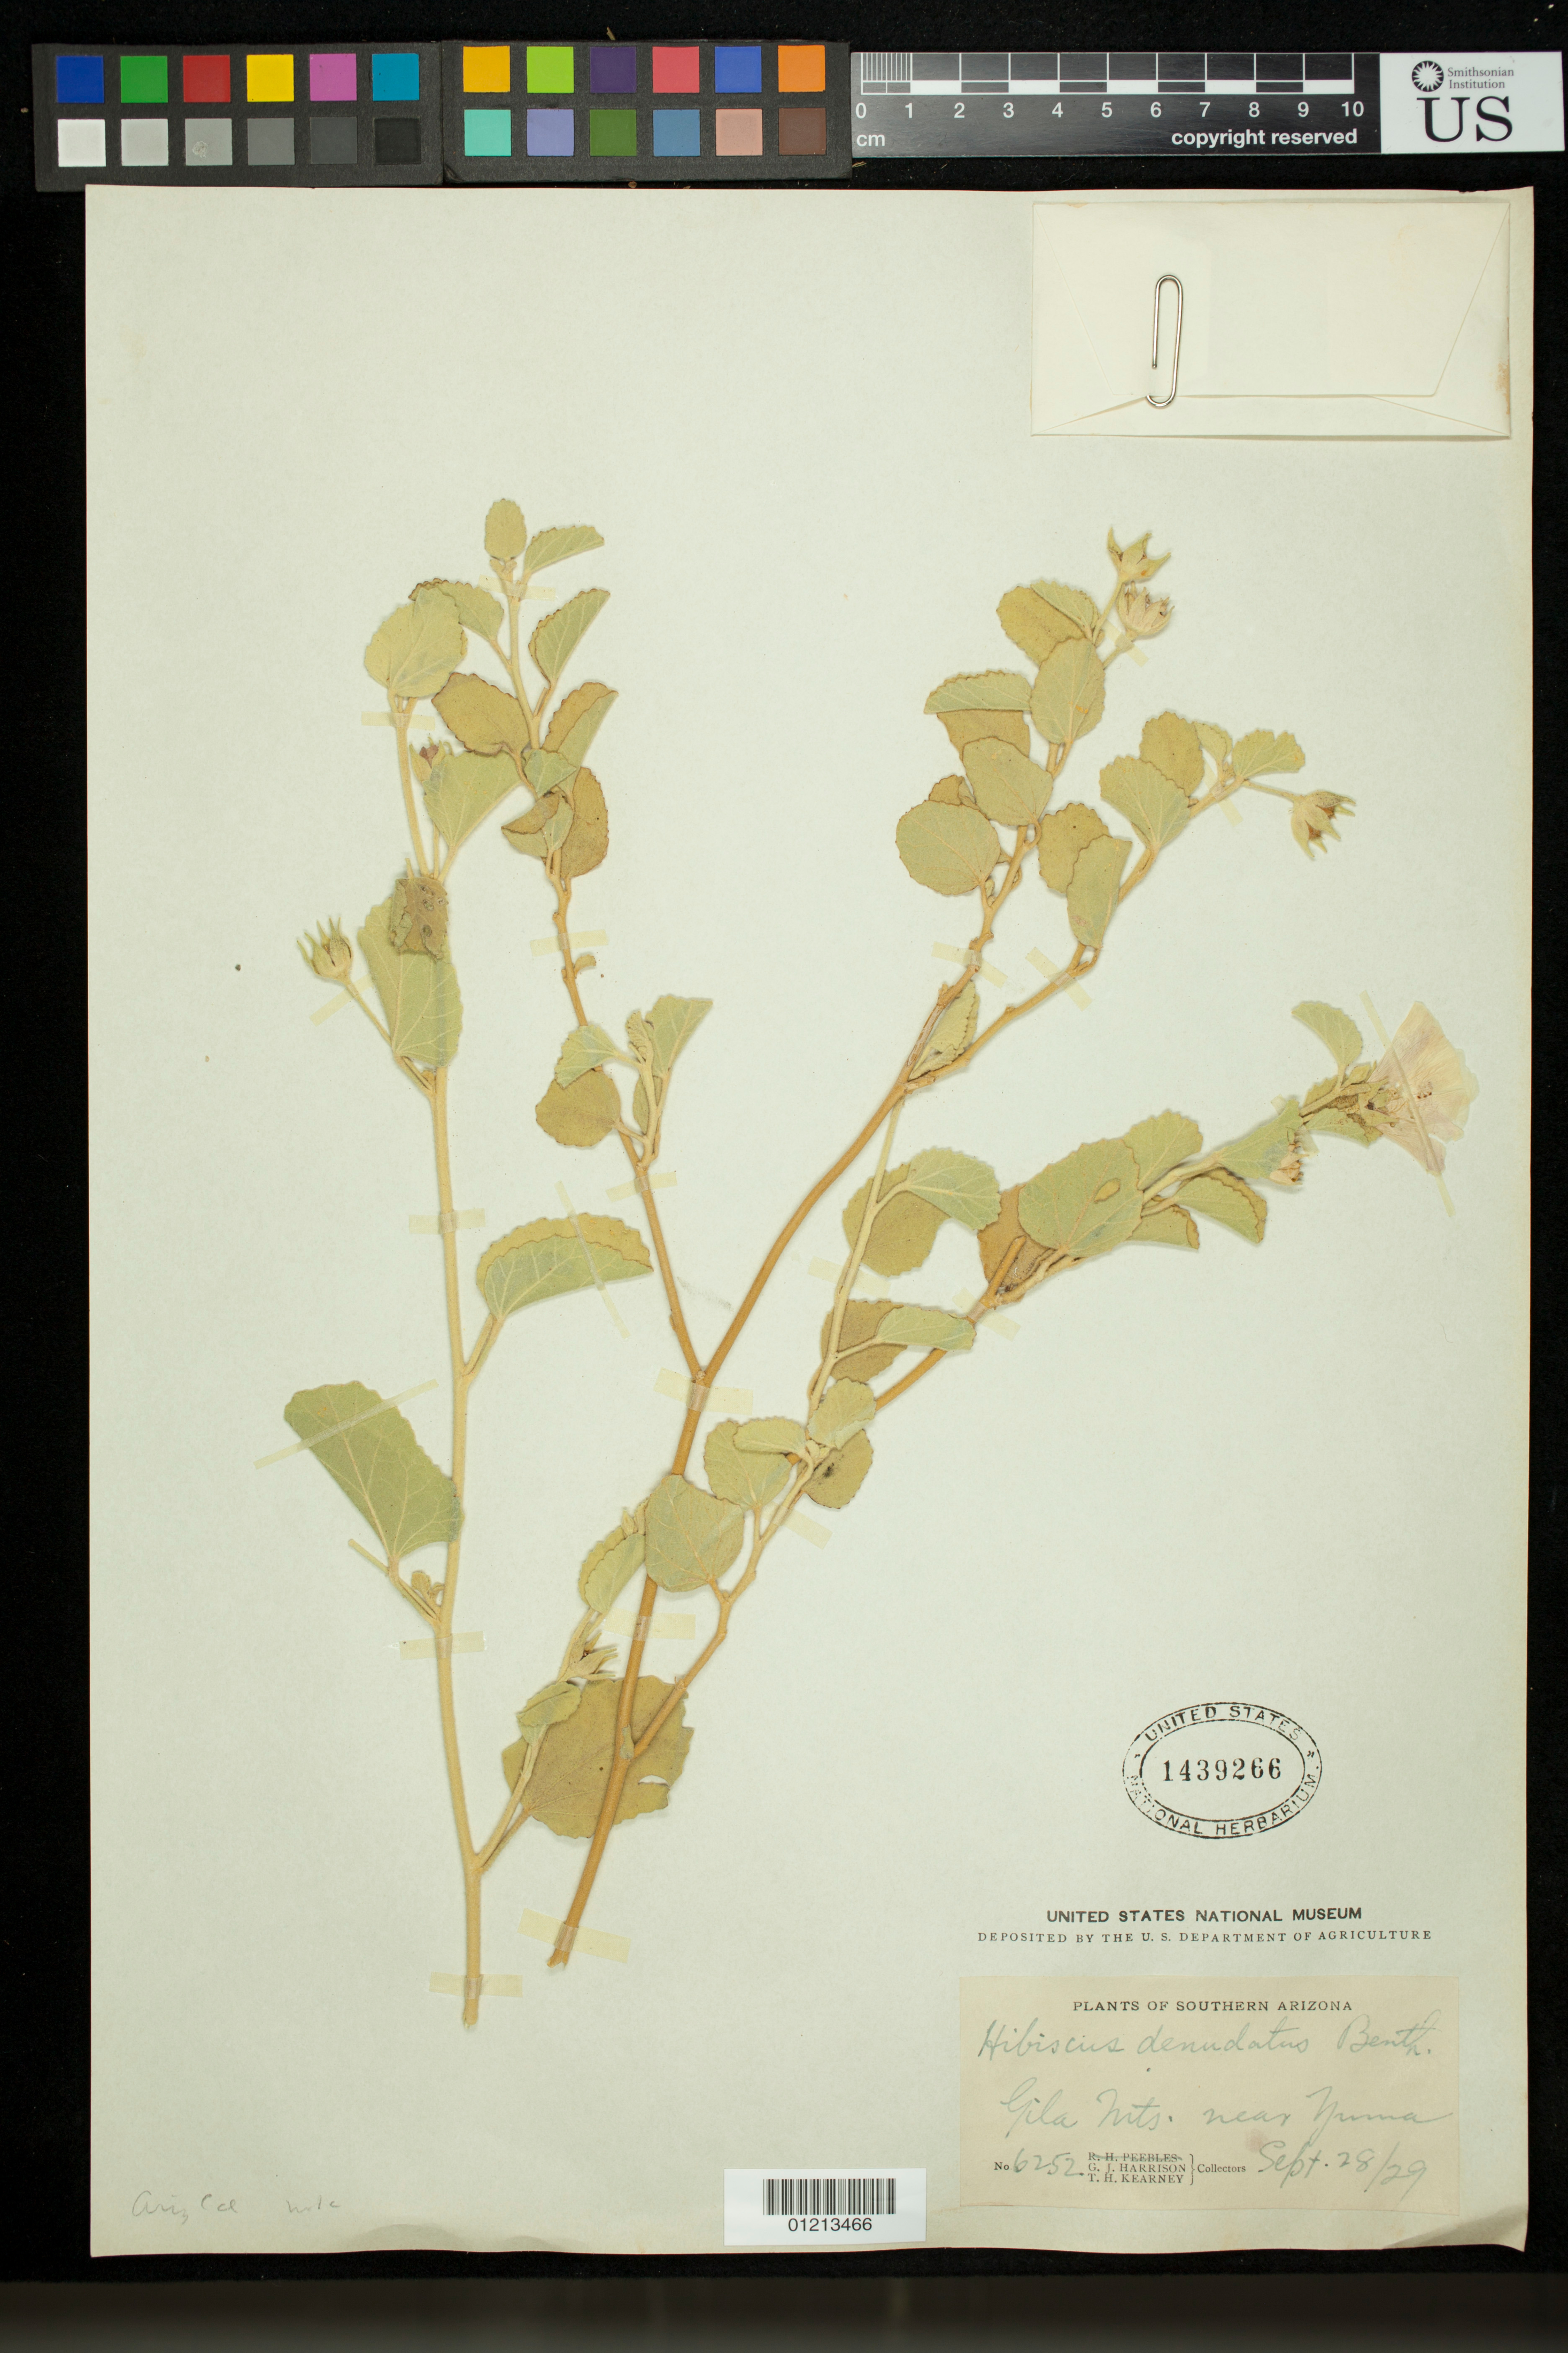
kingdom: Plantae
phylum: Tracheophyta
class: Magnoliopsida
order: Malvales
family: Malvaceae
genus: Hibiscus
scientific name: Hibiscus denudatus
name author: Benth.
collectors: G. J. Harrison & T. H. Kearney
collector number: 6252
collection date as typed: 28 Sep 1929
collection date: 1929-09-28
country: United States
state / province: Arizona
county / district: Yuma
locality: Gila mts. near yuma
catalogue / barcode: US 1439266